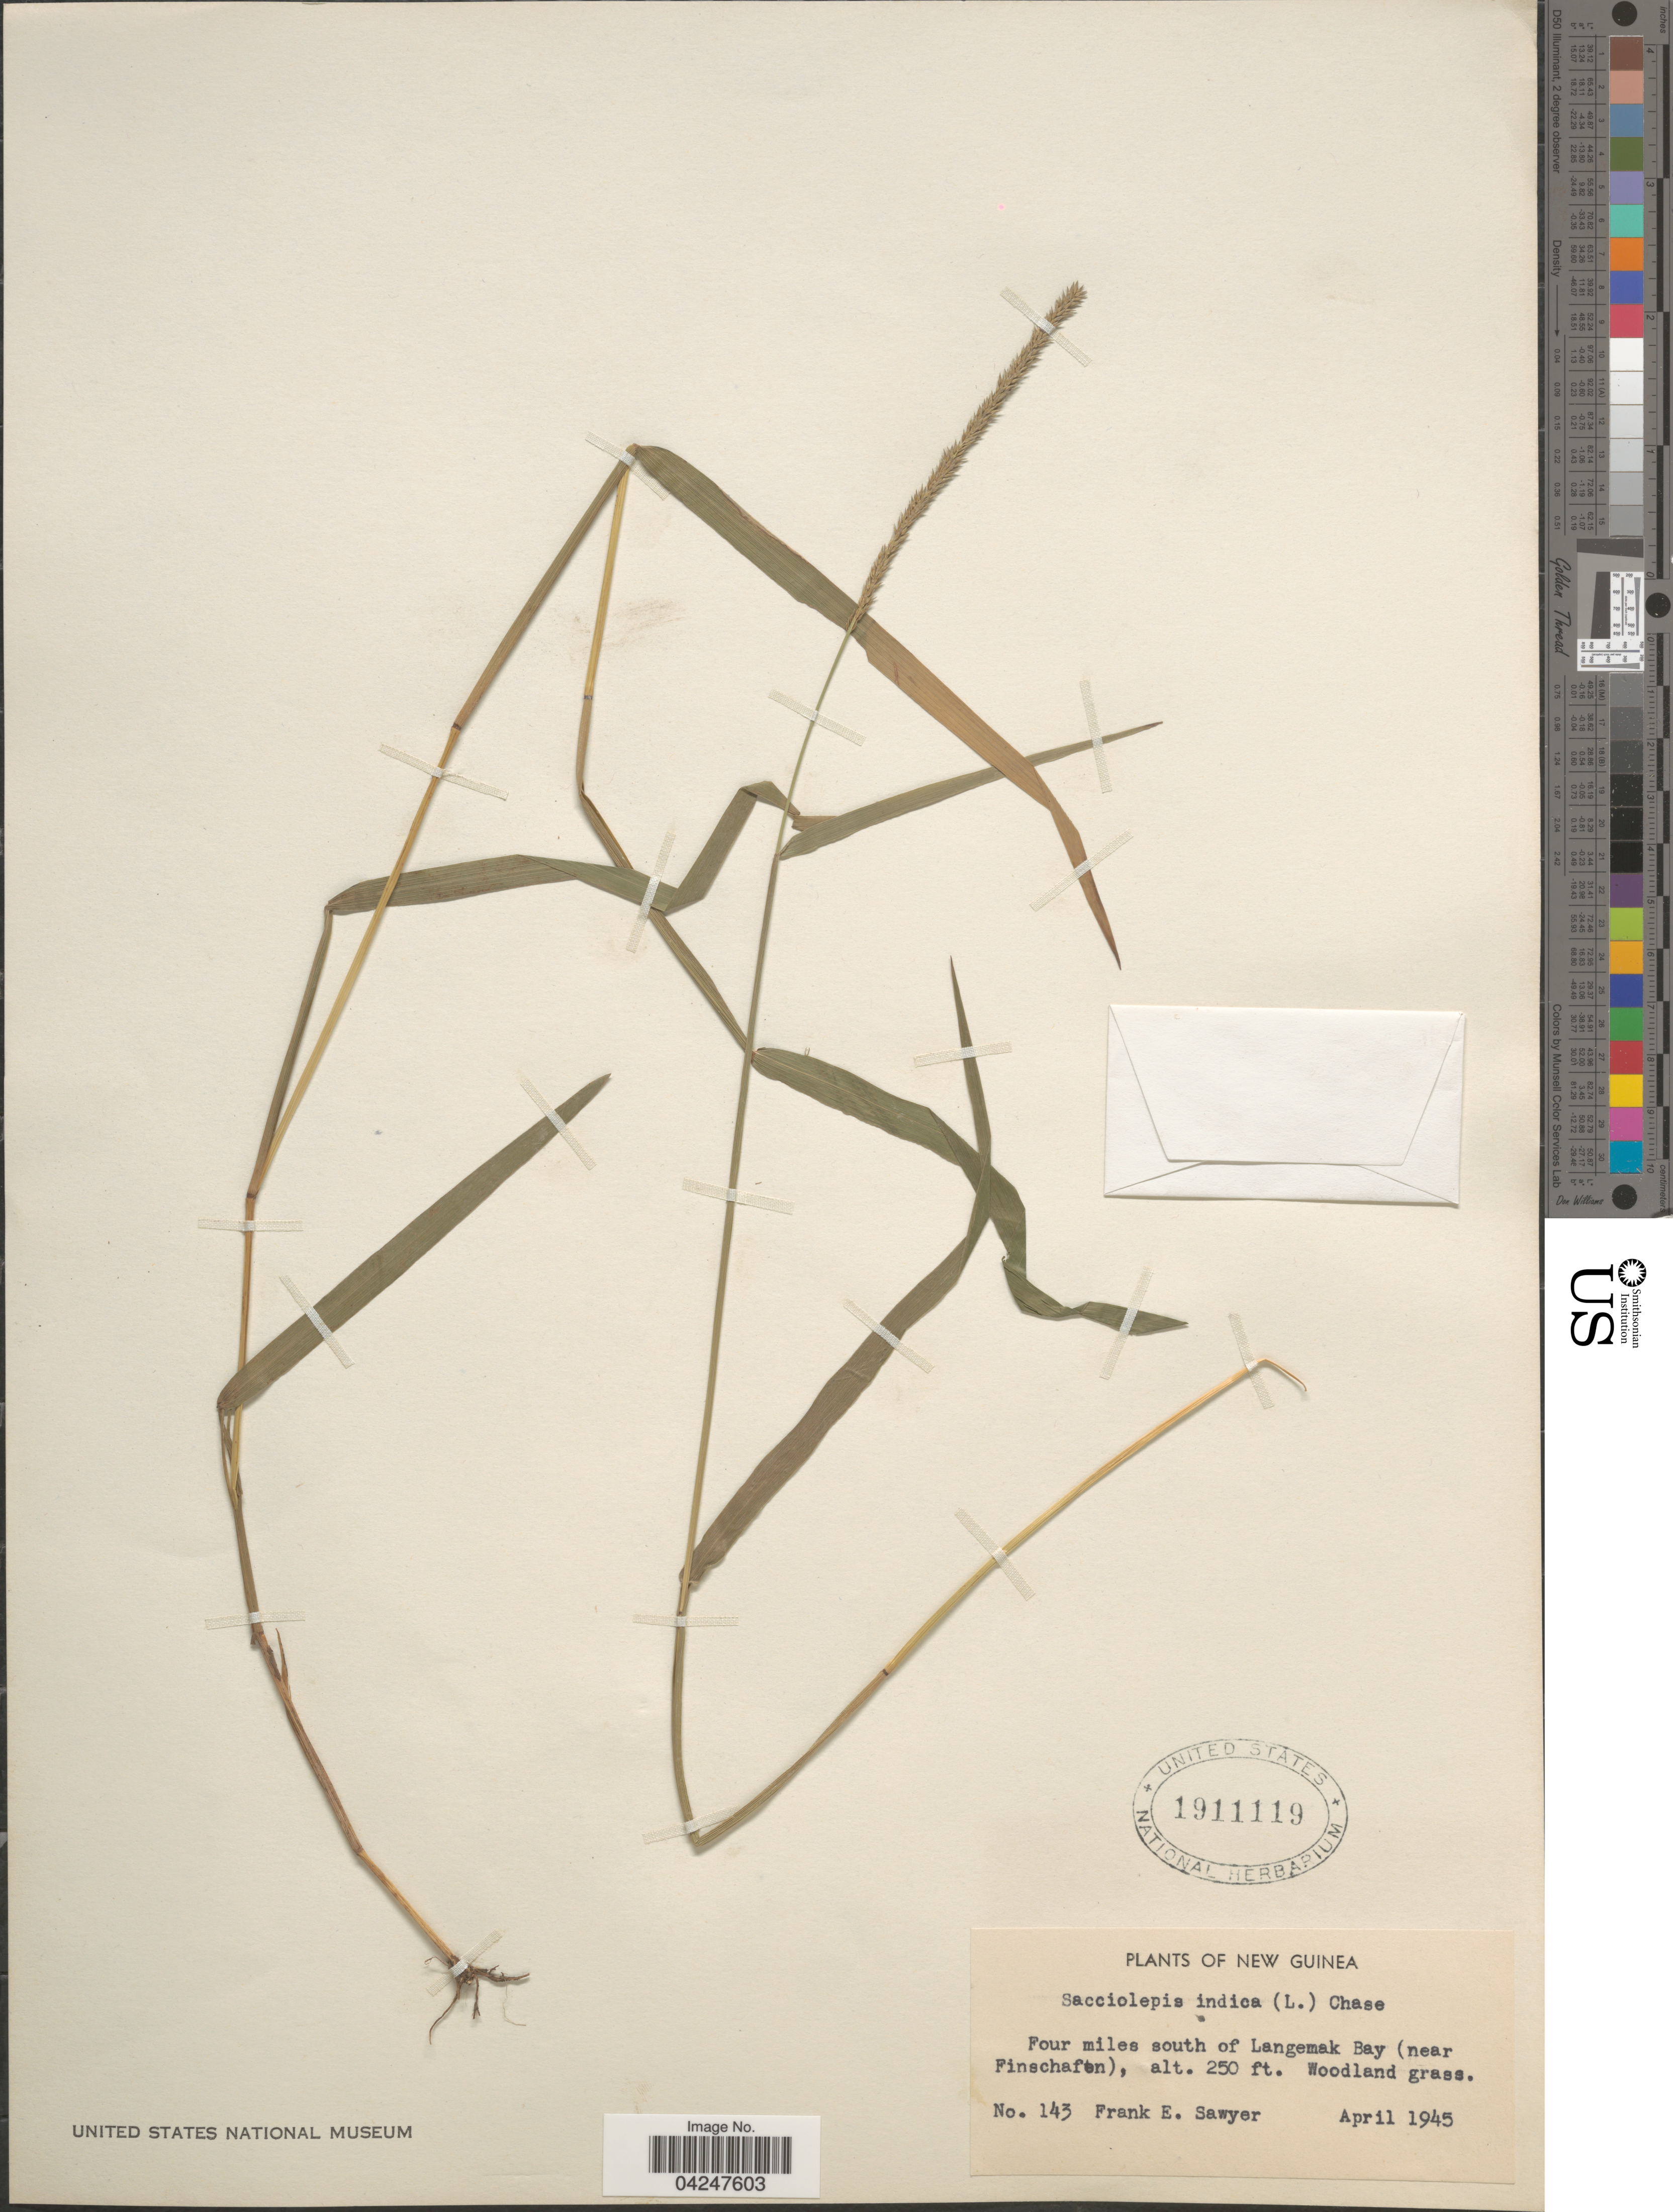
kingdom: Plantae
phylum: Tracheophyta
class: Liliopsida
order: Poales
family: Poaceae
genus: Sacciolepis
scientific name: Sacciolepis indica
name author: (L.) Chase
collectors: F. Sawyer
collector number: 143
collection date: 1945-04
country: Papua New Guinea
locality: New Guinea. Four miles south of Langemak Bay (near Finschaften).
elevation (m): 76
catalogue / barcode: US 1911119